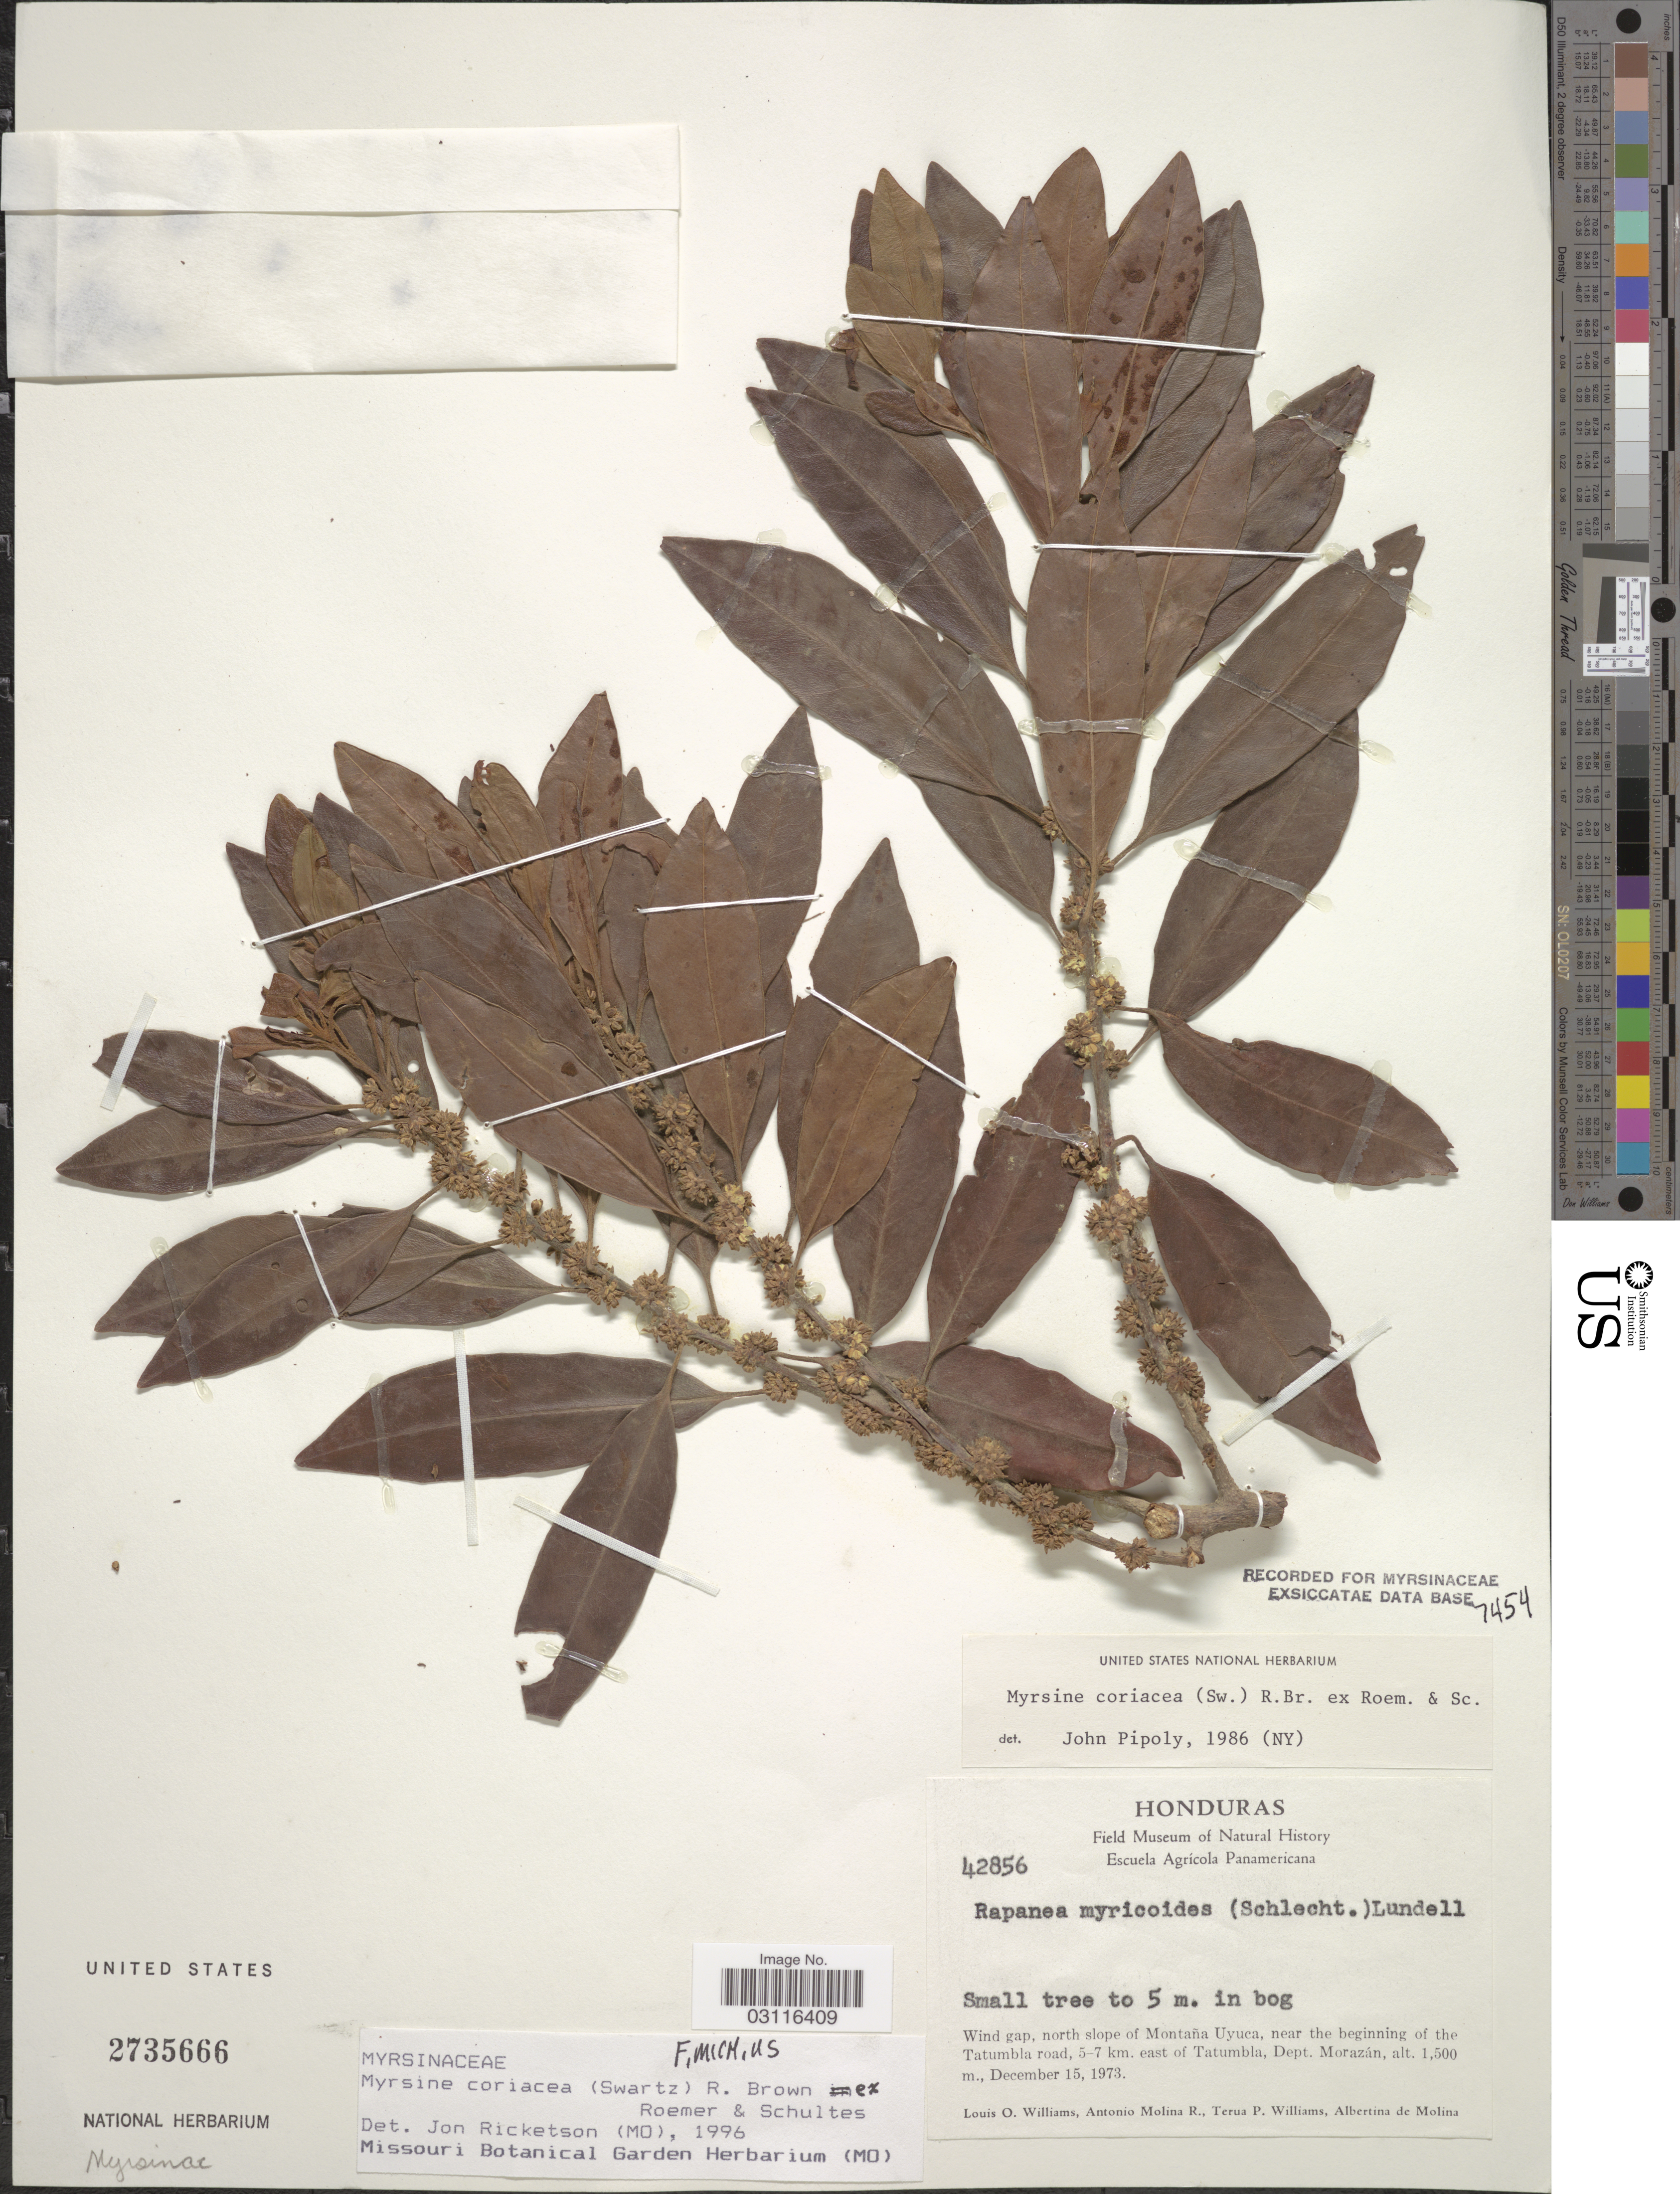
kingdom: Plantae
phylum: Tracheophyta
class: Magnoliopsida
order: Ericales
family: Primulaceae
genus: Myrsine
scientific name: Myrsine coriacea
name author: (Sw.) R. Br. ex Roem. & Schult.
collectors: L. O. Williams, A. Molina R., T. Williams & A. R. Molina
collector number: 42856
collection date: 1973-12-15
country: Honduras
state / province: Fco. Morazán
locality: Wind gap, north slope of Montaña Uyuca, near the beginning of the Tatumbla road, 5-7 km. east of Tatumbla, Dept. Morazán.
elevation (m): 1500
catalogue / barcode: US 2735666